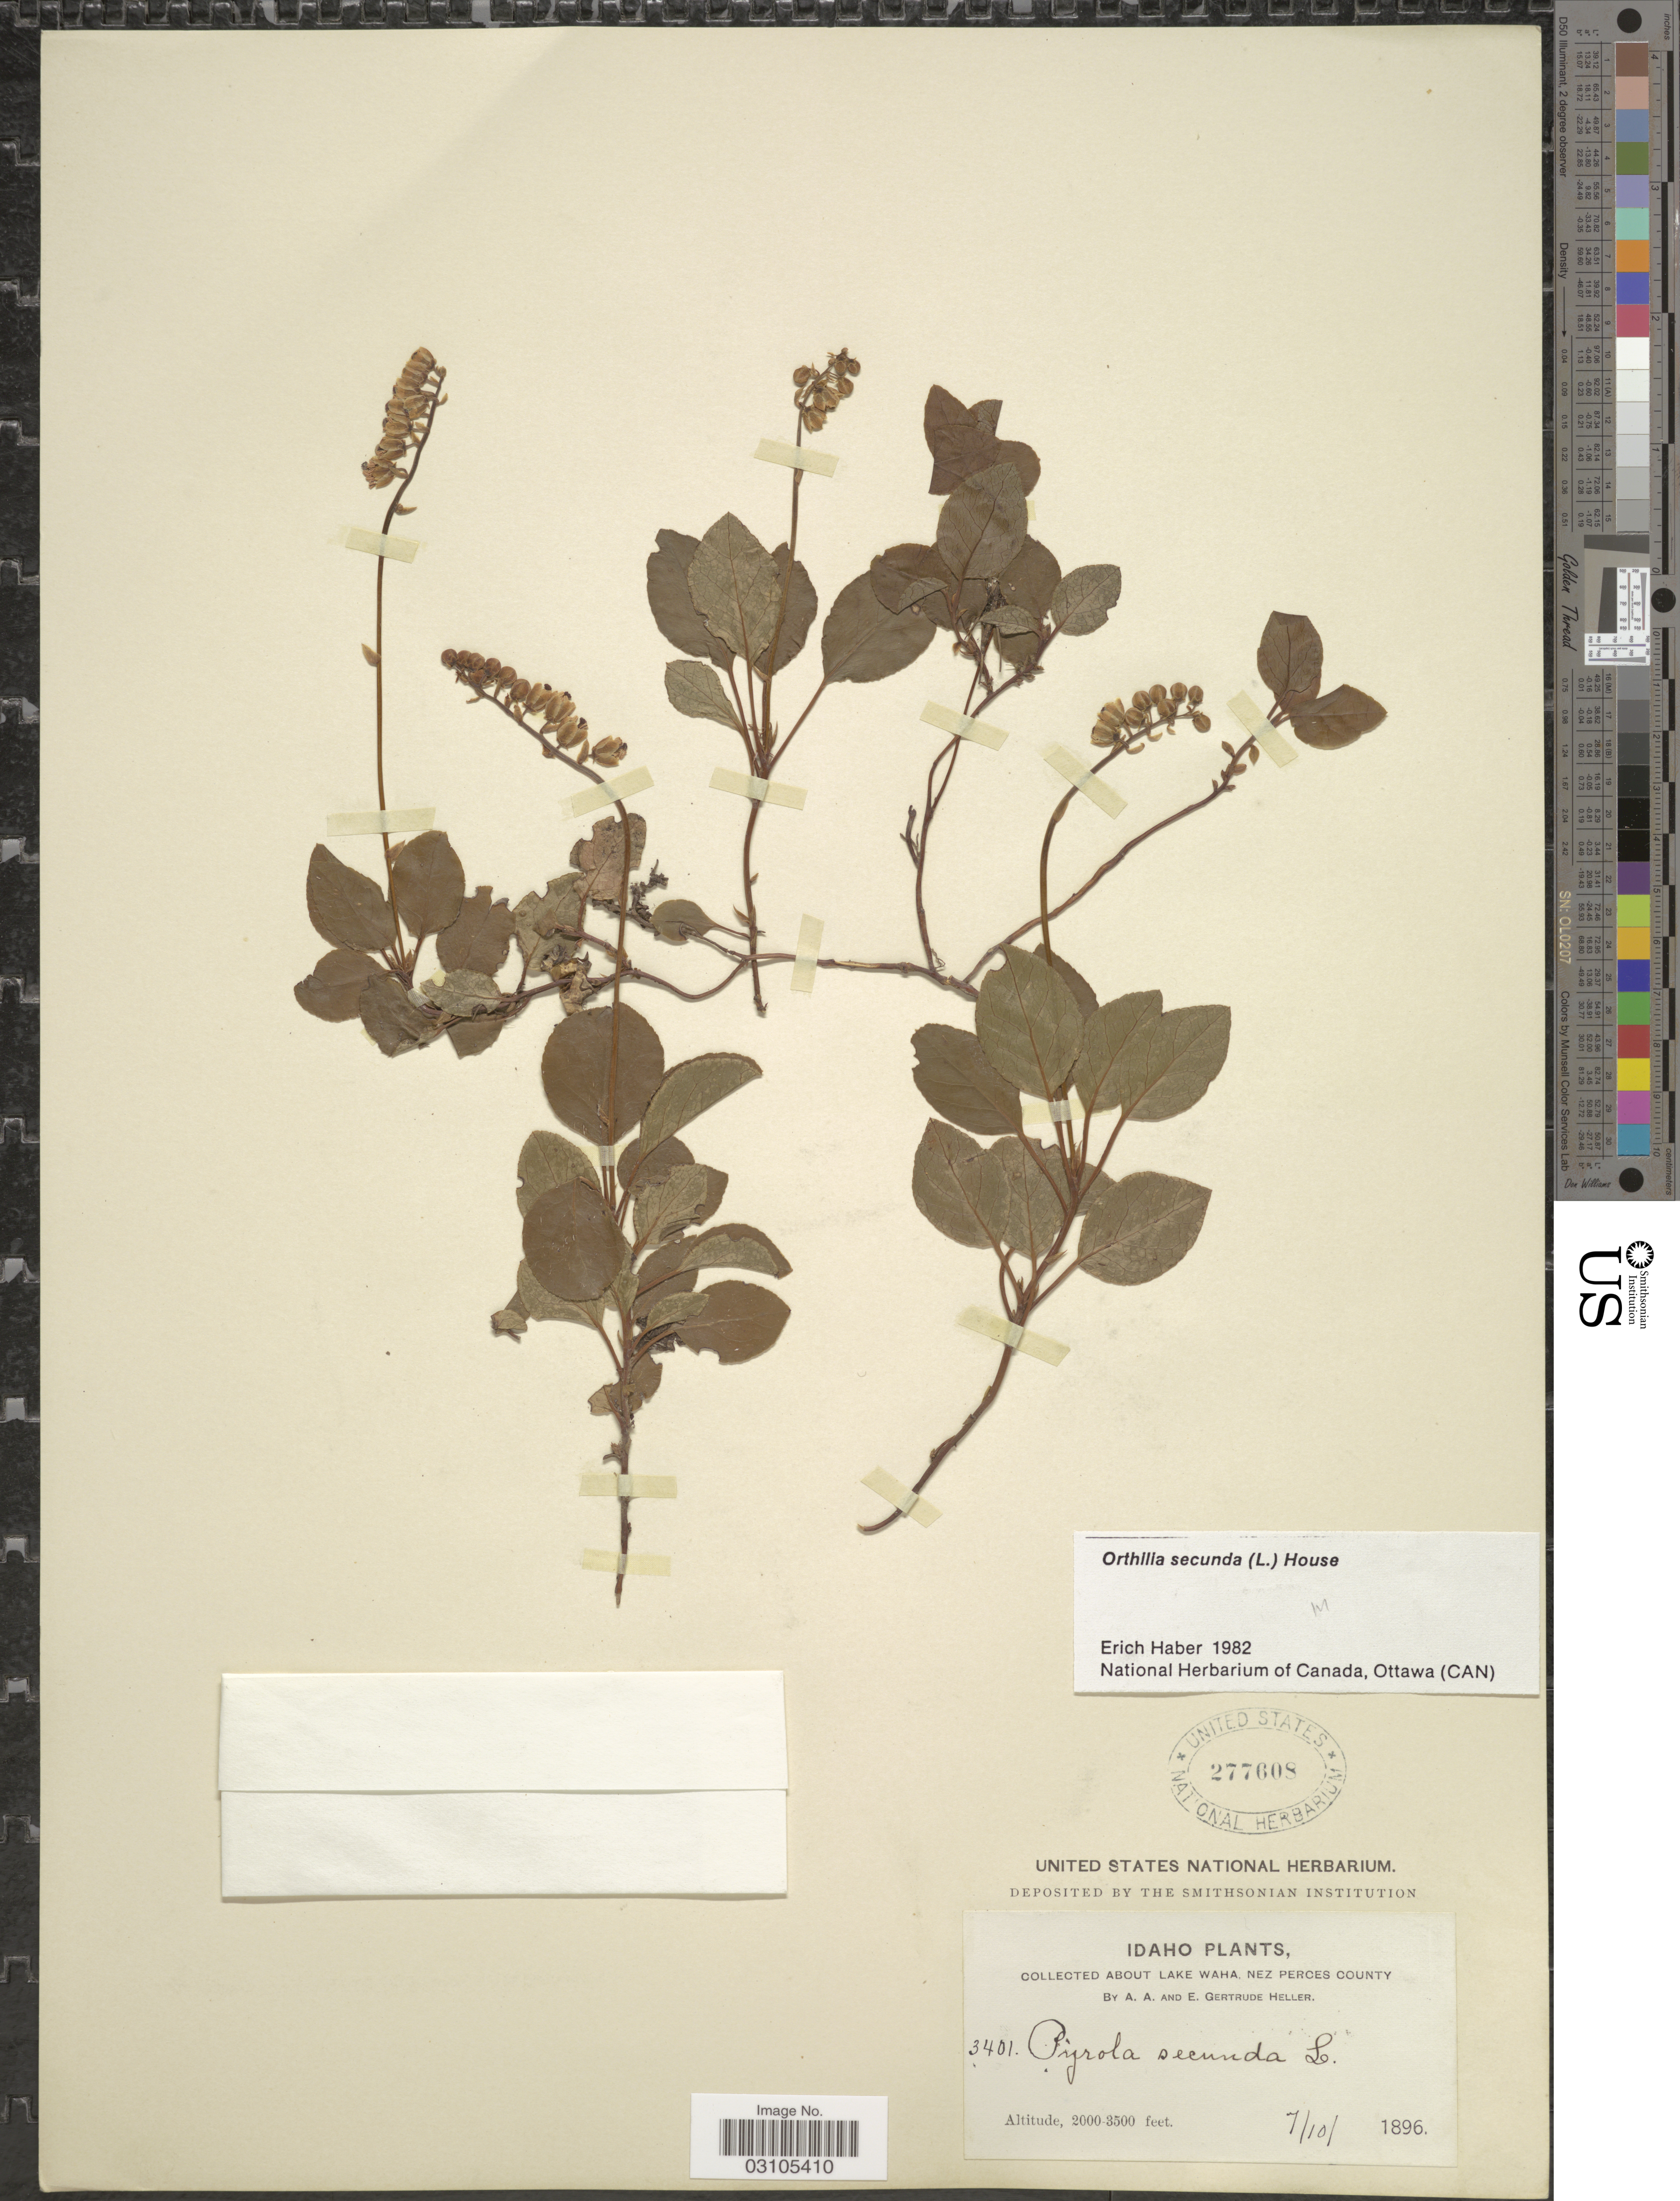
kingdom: Plantae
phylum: Tracheophyta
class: Magnoliopsida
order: Ericales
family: Ericaceae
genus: Orthilia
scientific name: Orthilia secunda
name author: (L.) House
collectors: A. A. Heller & E. G. Heller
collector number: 3401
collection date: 1896-07-10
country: United States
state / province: Idaho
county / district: Nez Perce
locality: About Lake Waha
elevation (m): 610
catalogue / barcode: US 277608